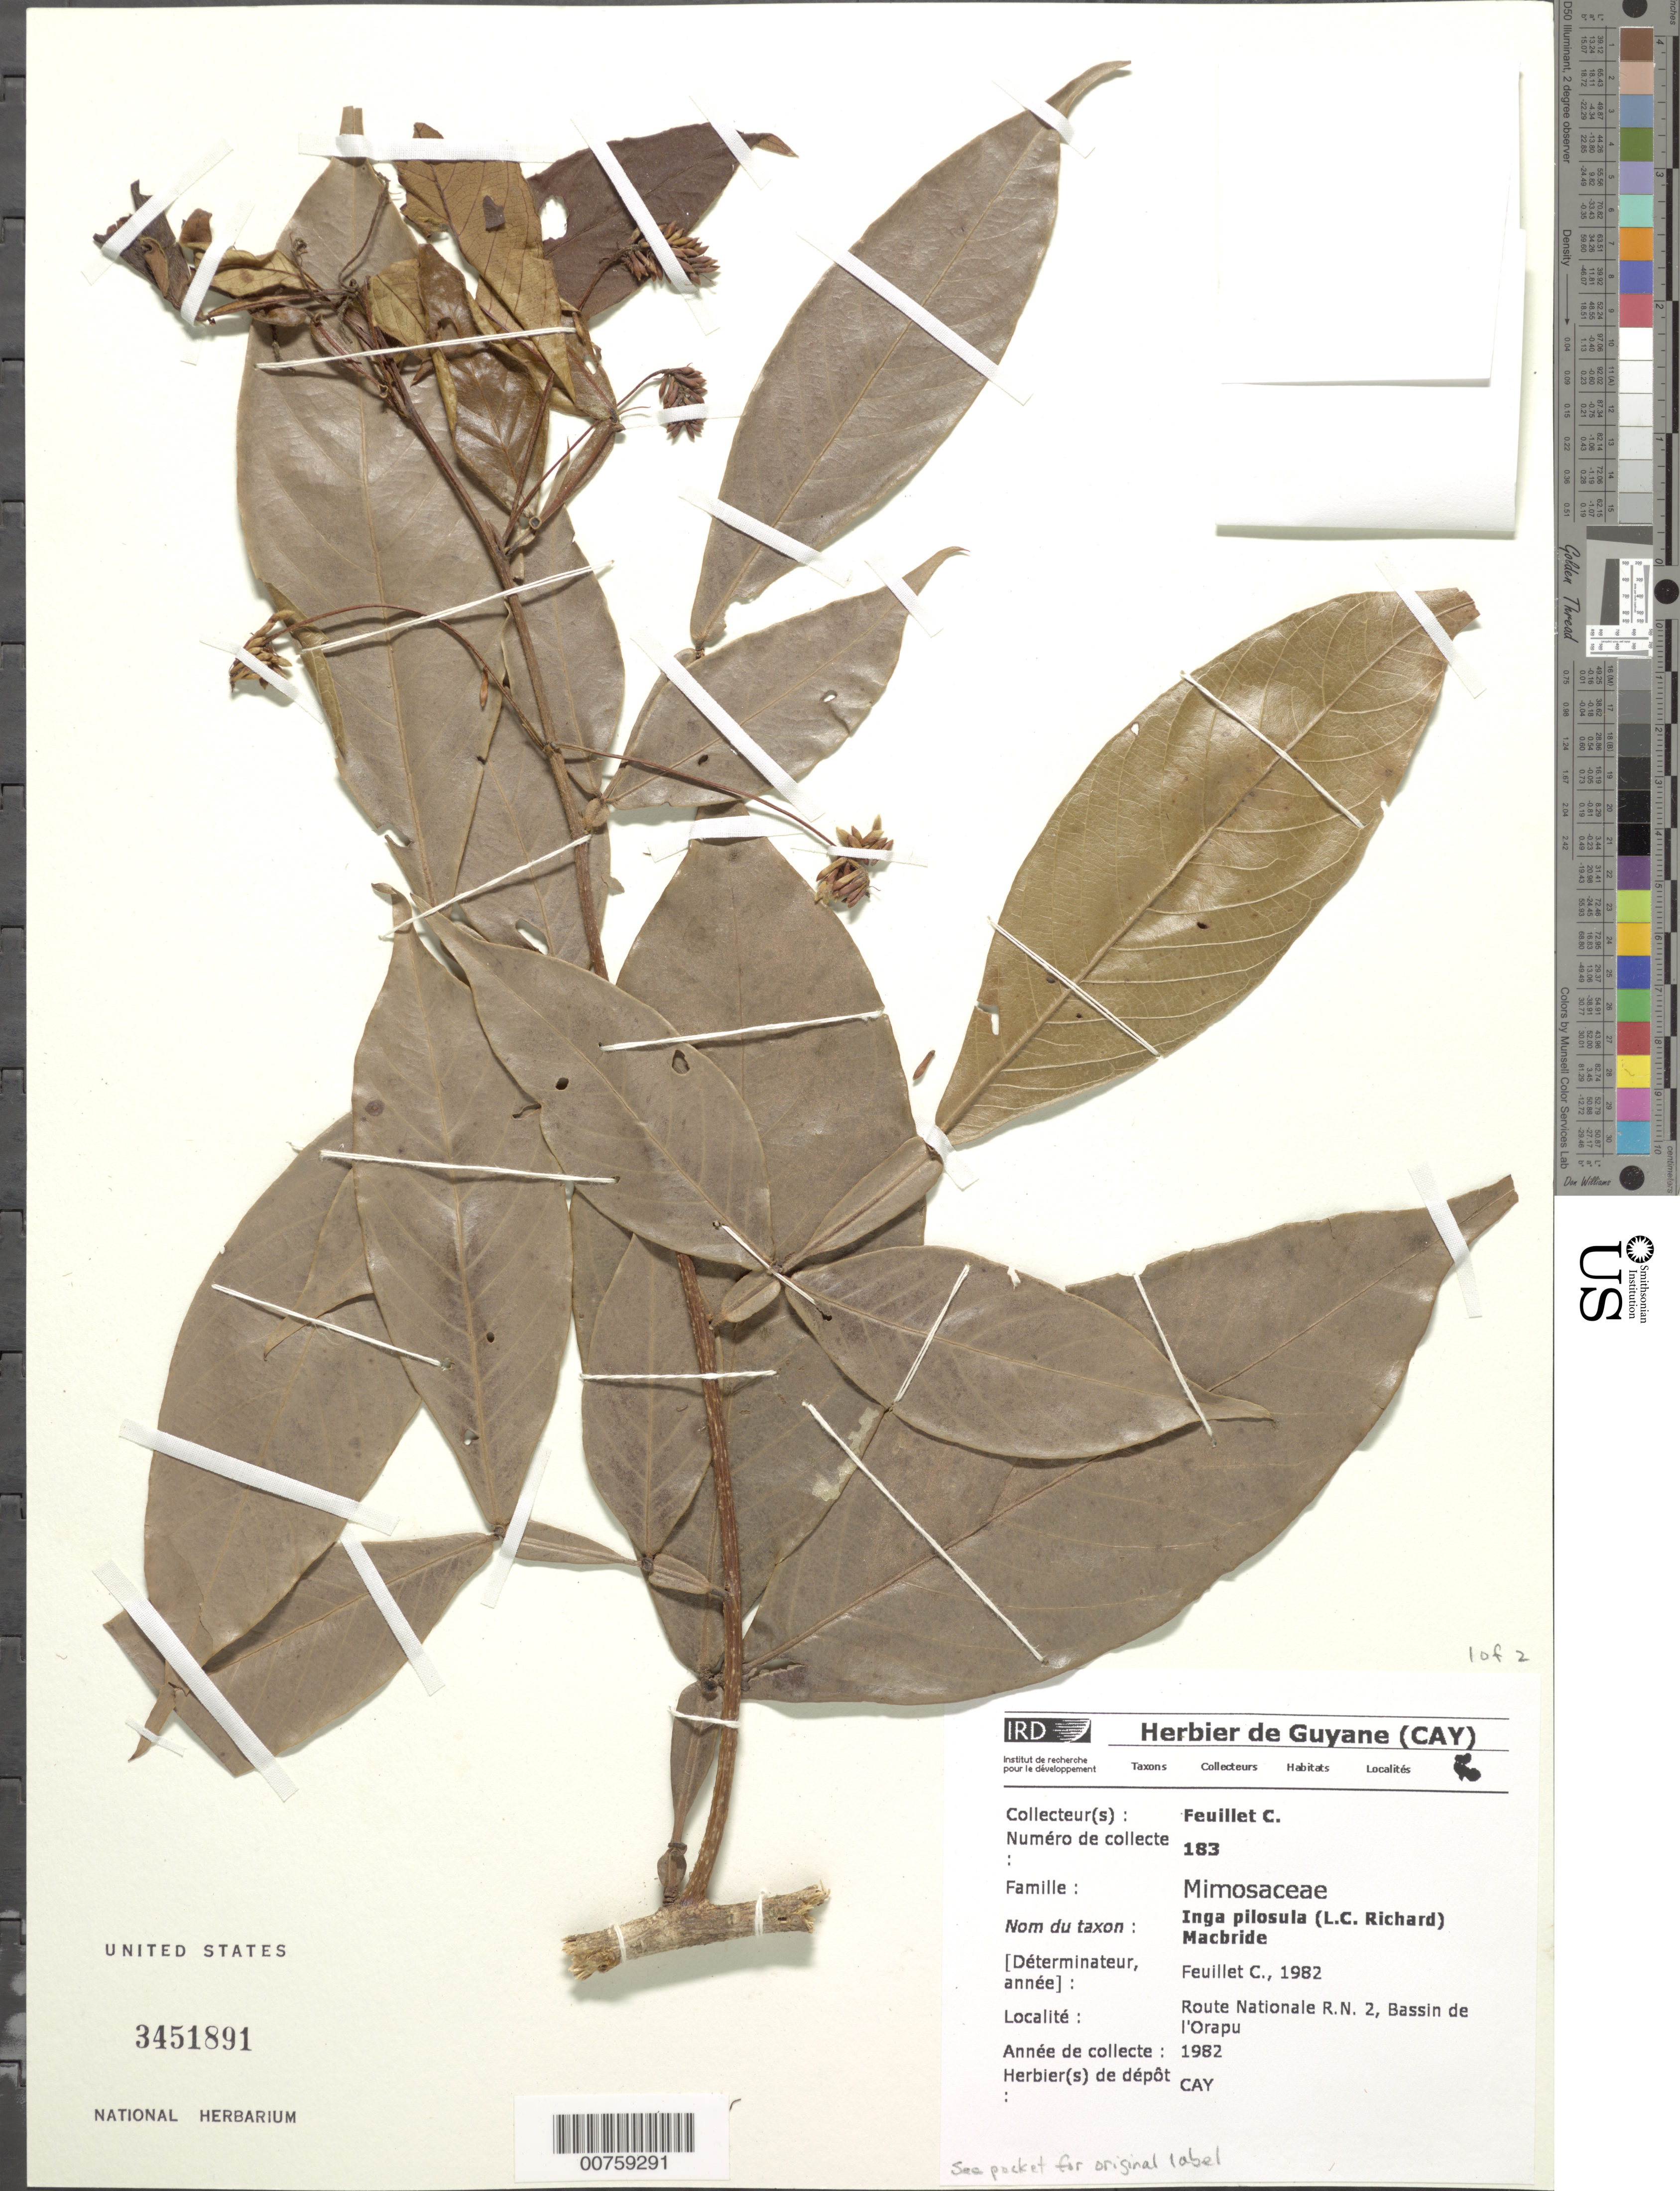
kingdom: Plantae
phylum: Tracheophyta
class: Magnoliopsida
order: Fabales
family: Fabaceae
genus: Inga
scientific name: Inga pilosula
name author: (Rich.) J.F. Macbr.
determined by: Feuillet, C.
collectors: C. Feuillet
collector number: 183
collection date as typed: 25-Jul-82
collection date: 1982-07-25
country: French Guiana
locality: Route de l'Est, 3 km from Gallion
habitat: Secondary vegetation along road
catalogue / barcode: US 3451891